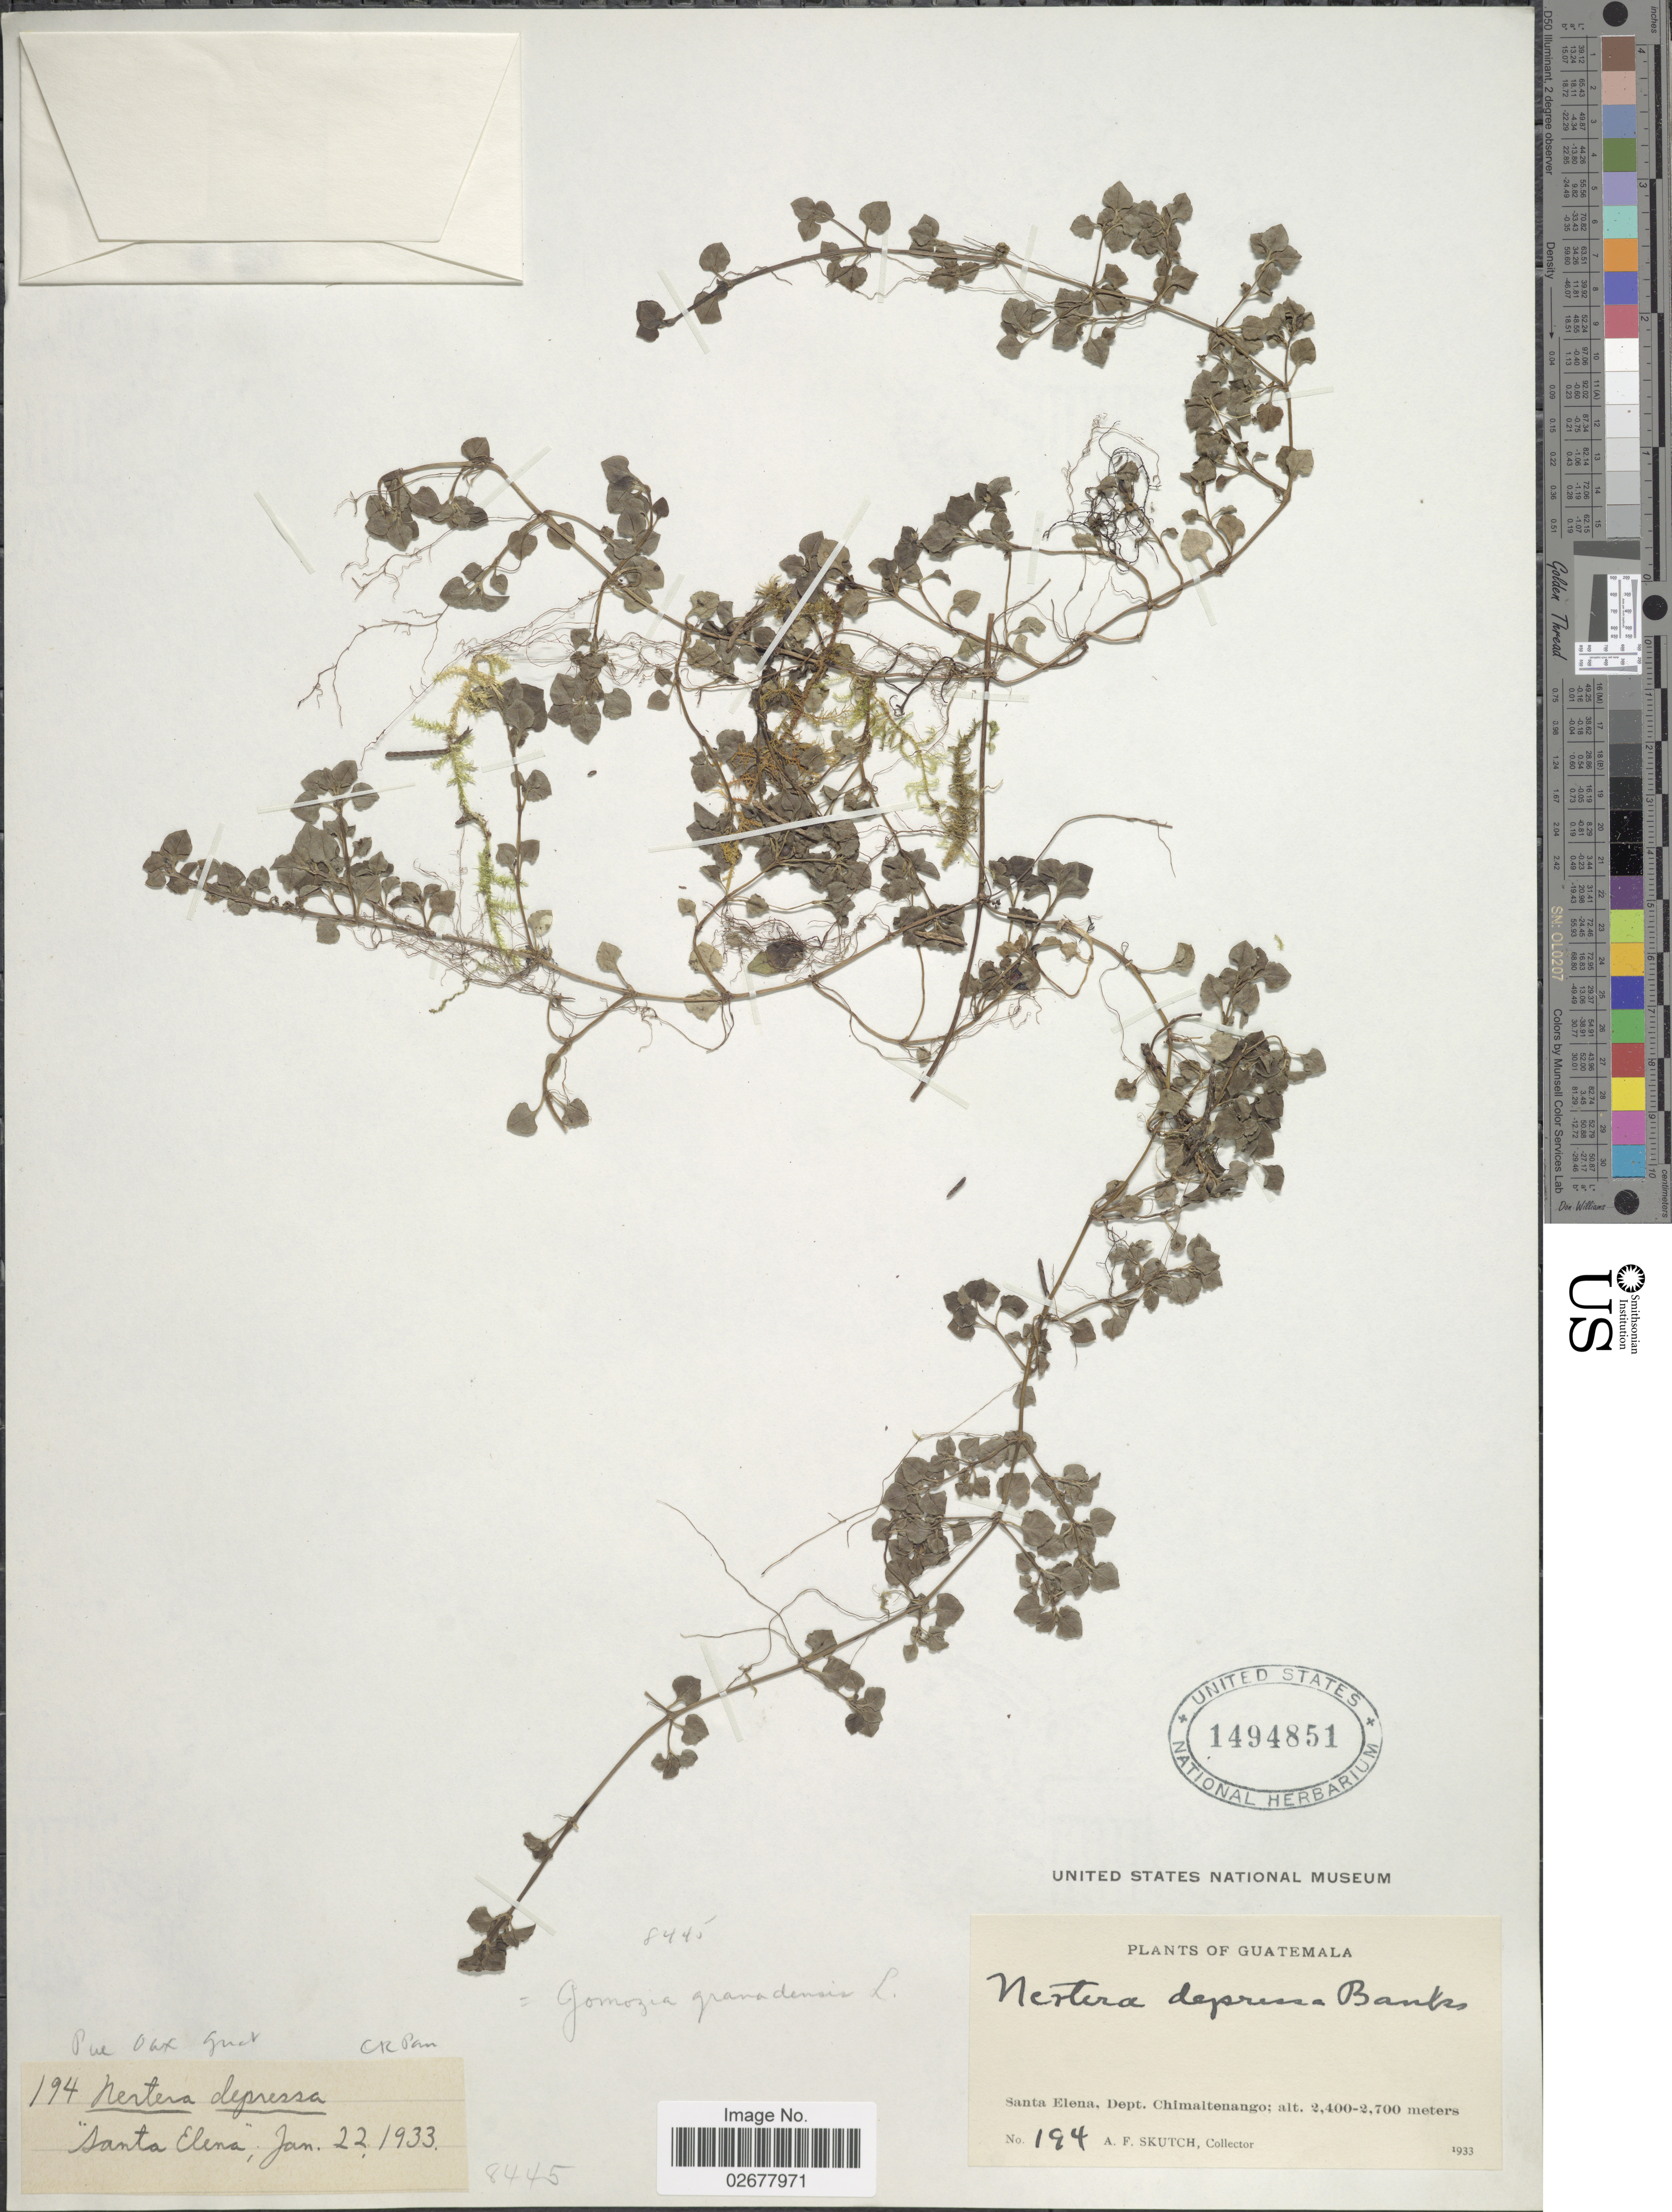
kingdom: Plantae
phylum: Tracheophyta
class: Magnoliopsida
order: Gentianales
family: Rubiaceae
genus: Nertera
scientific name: Nertera depressa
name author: Banks & Sol. ex Gaertn.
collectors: A. F. Skutch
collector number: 194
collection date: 1933-01-22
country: Guatemala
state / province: Chimaltenango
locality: Santa Elena, Dept. Chimaltenango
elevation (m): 2400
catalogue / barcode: US 1494851